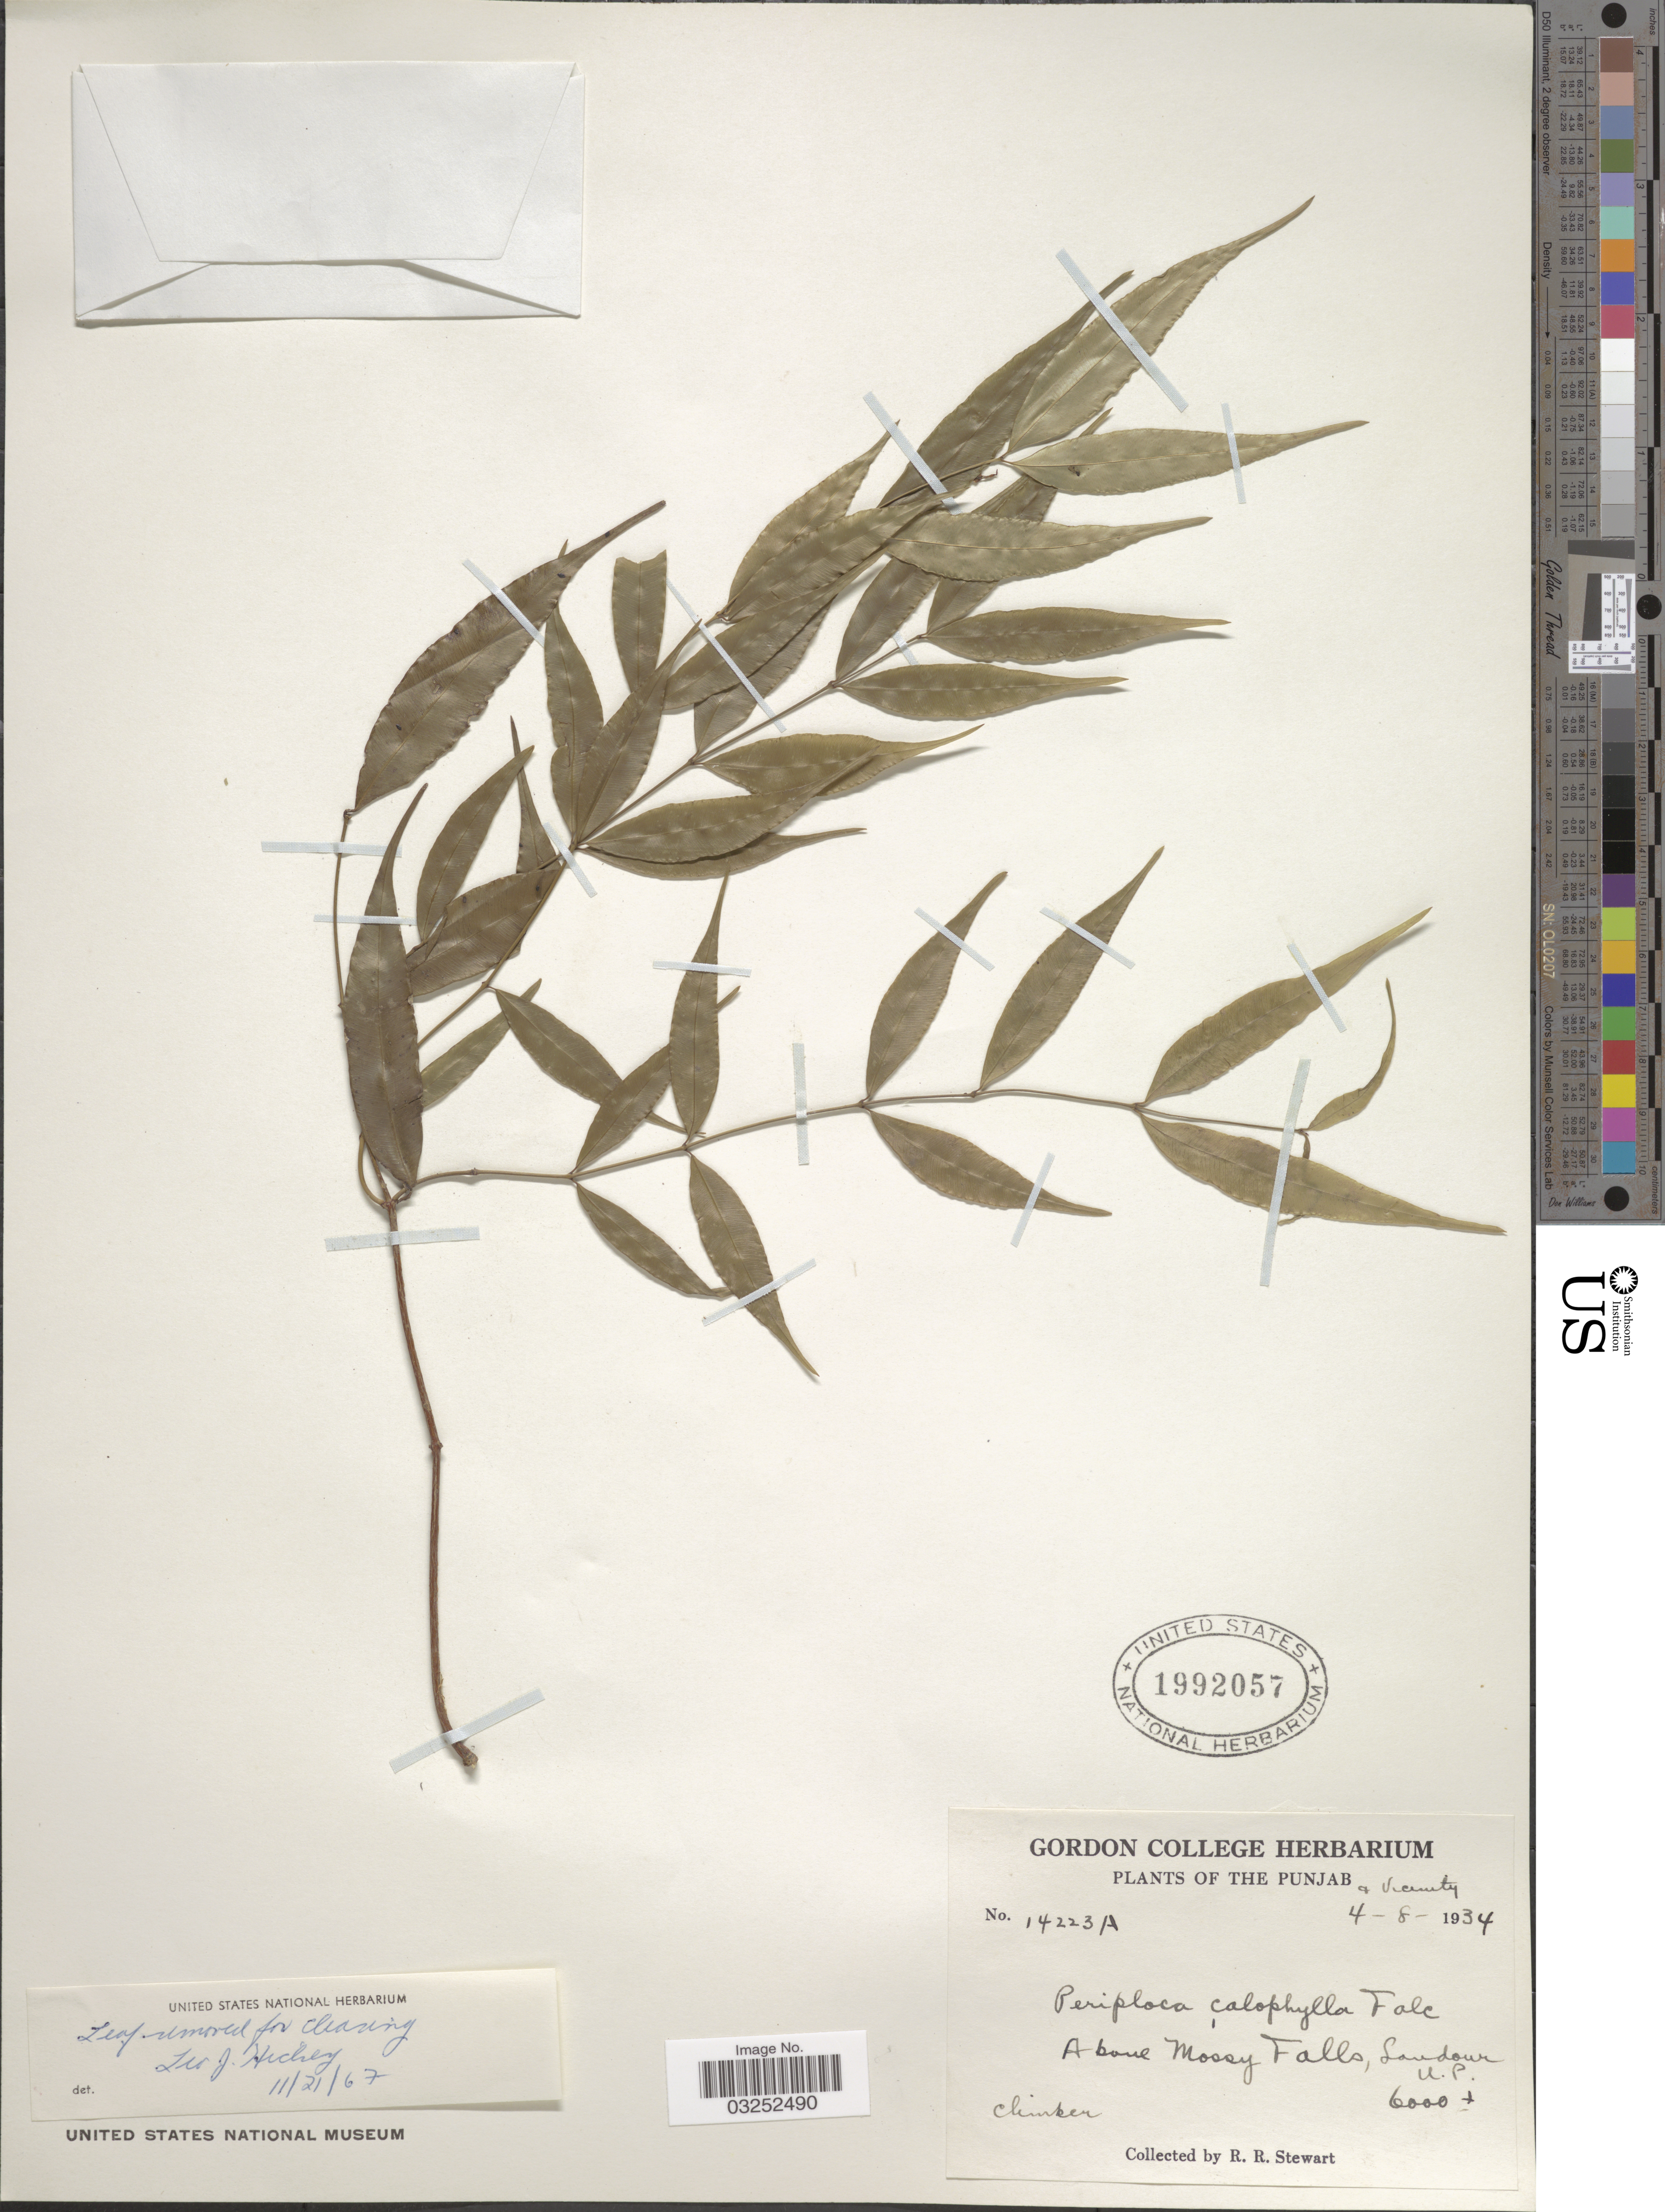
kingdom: Plantae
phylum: Tracheophyta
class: Magnoliopsida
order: Gentianales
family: Apocynaceae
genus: Periploca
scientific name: Periploca calophylla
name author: Rich. & Quart.-Dill.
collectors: R. Stewart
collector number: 14223A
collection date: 1934-08-04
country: India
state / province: Punjab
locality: Punjab + Vicinity. Above Mossy Falls, Landour U.P.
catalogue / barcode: US 1992057